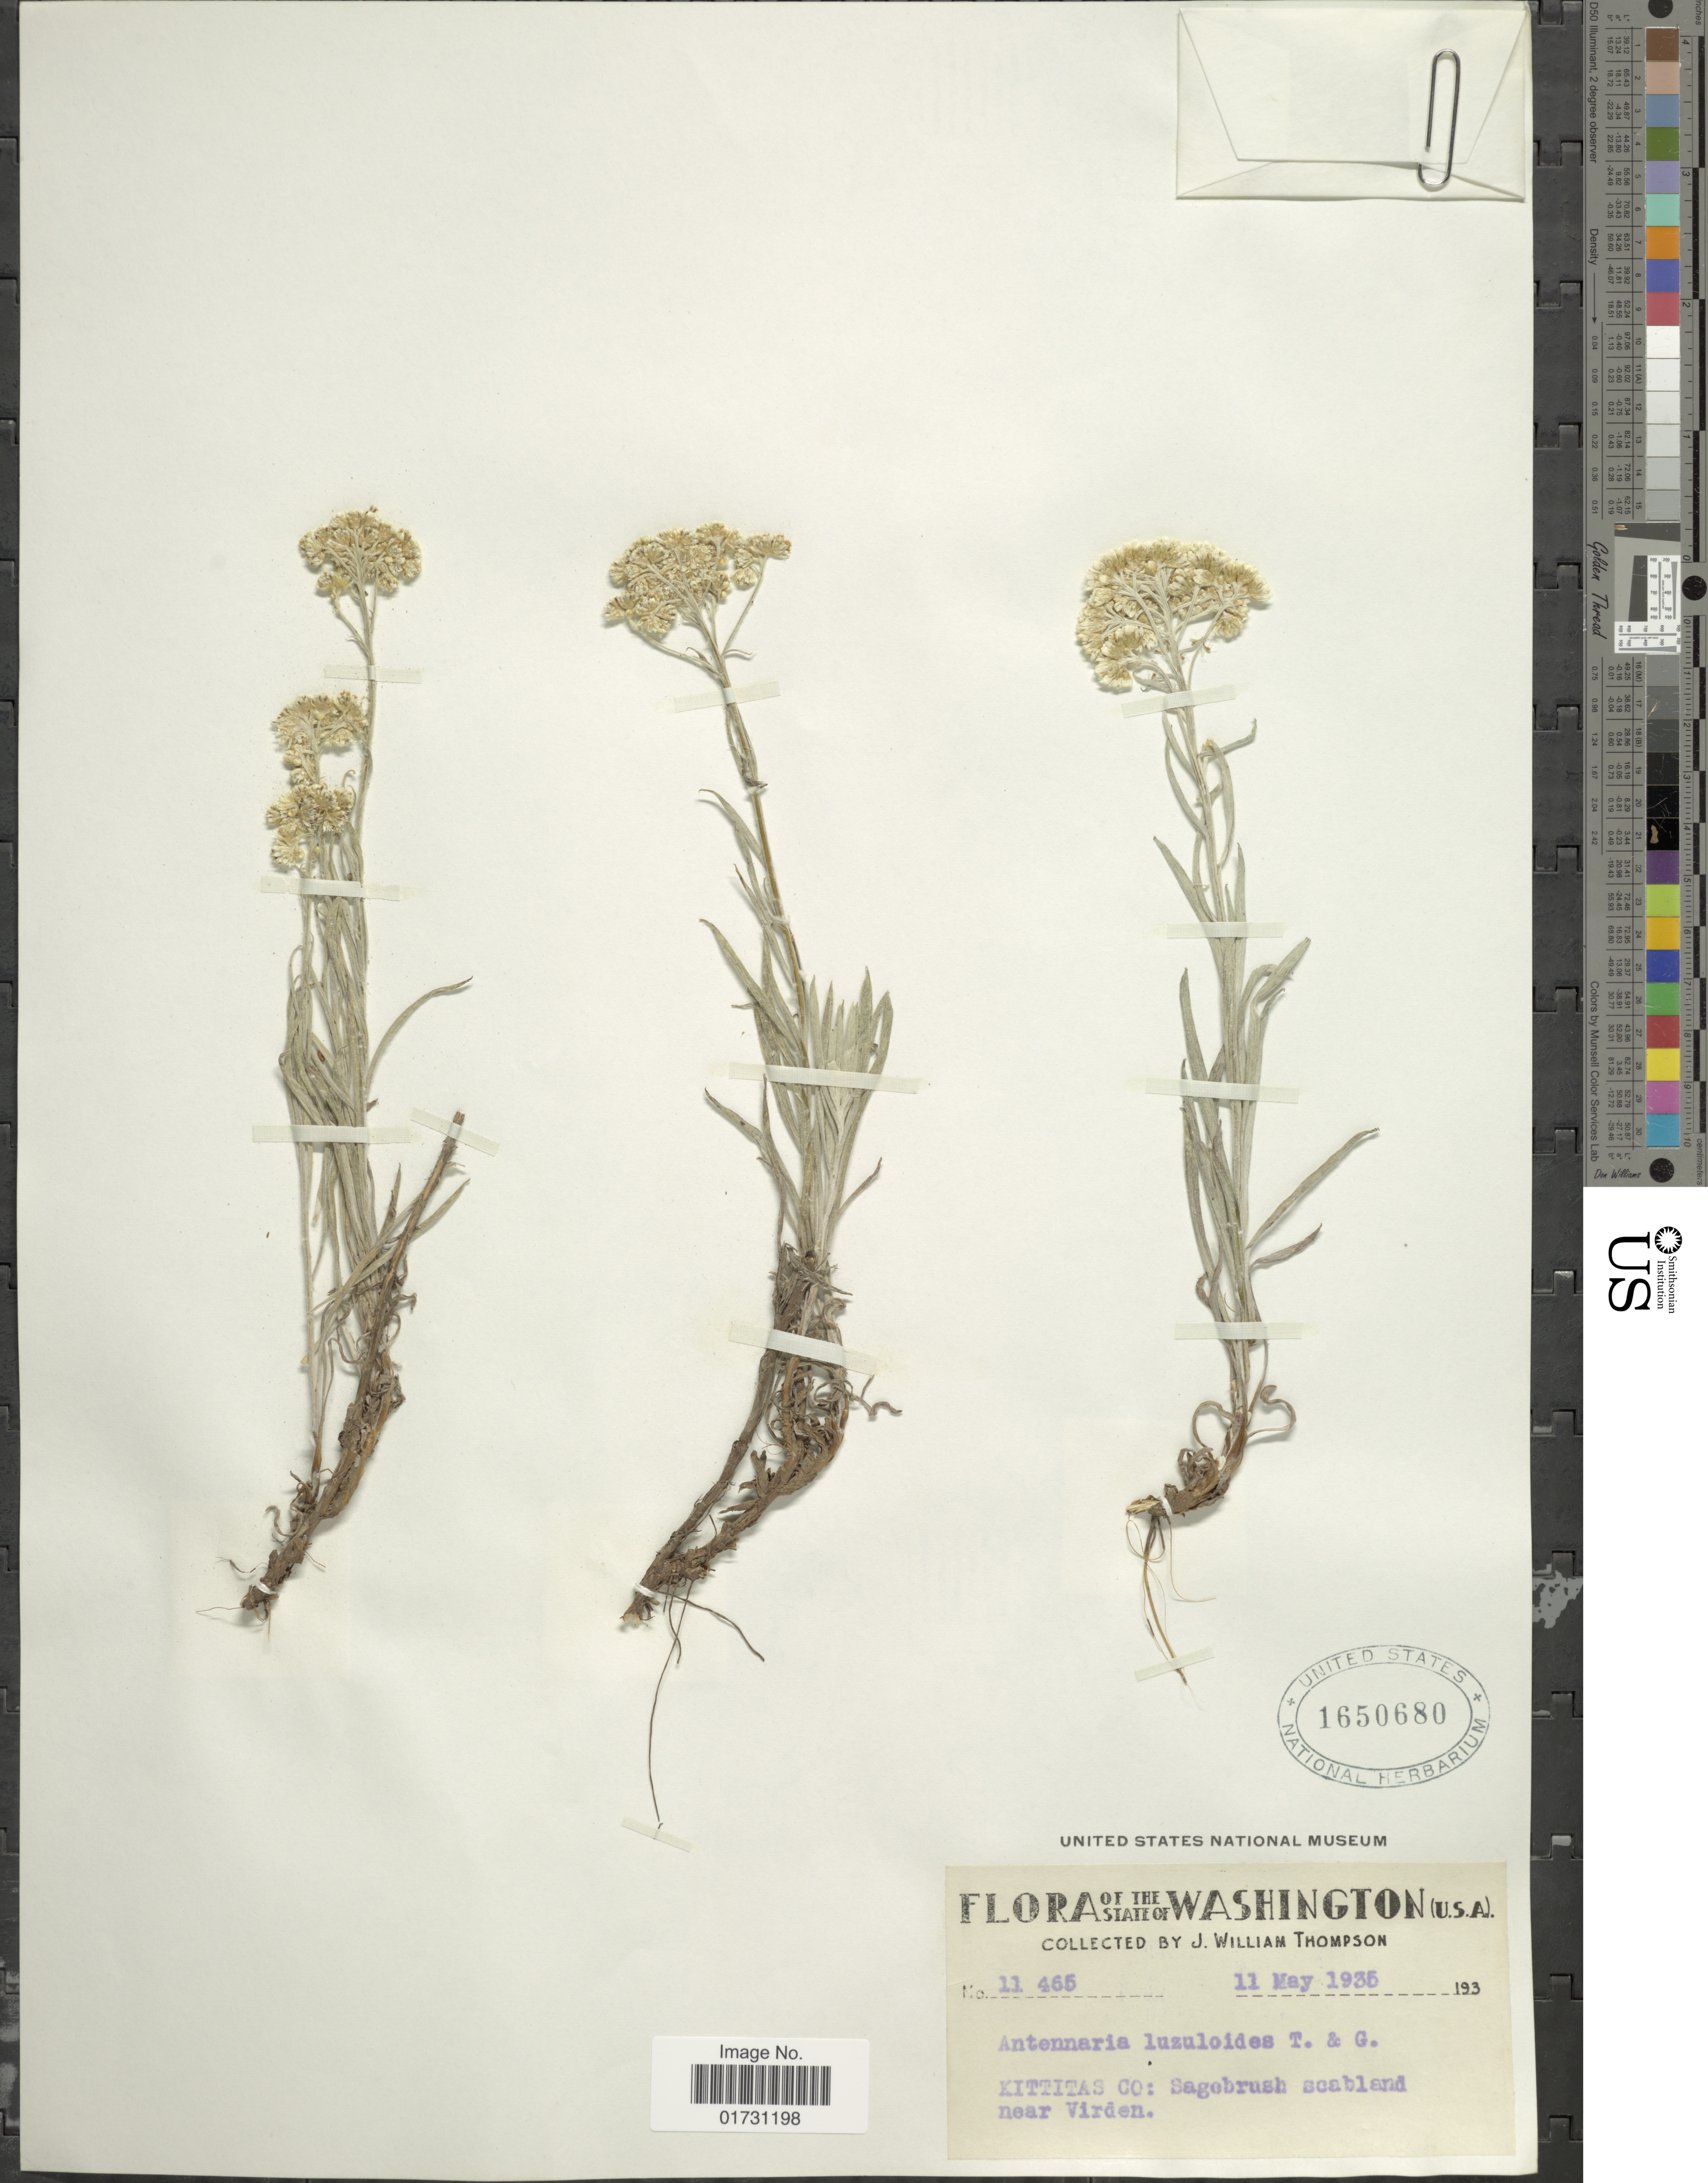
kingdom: Plantae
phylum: Tracheophyta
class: Magnoliopsida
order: Asterales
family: Asteraceae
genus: Antennaria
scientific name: Antennaria luzuloides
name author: Torr. & A. Gray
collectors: J. W. Thompson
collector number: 11465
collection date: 1935-05-11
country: United States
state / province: Washington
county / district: Kittitas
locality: The State of Washington, Kittitas Co: Sagebrush scabland near Virden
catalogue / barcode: US 1650680